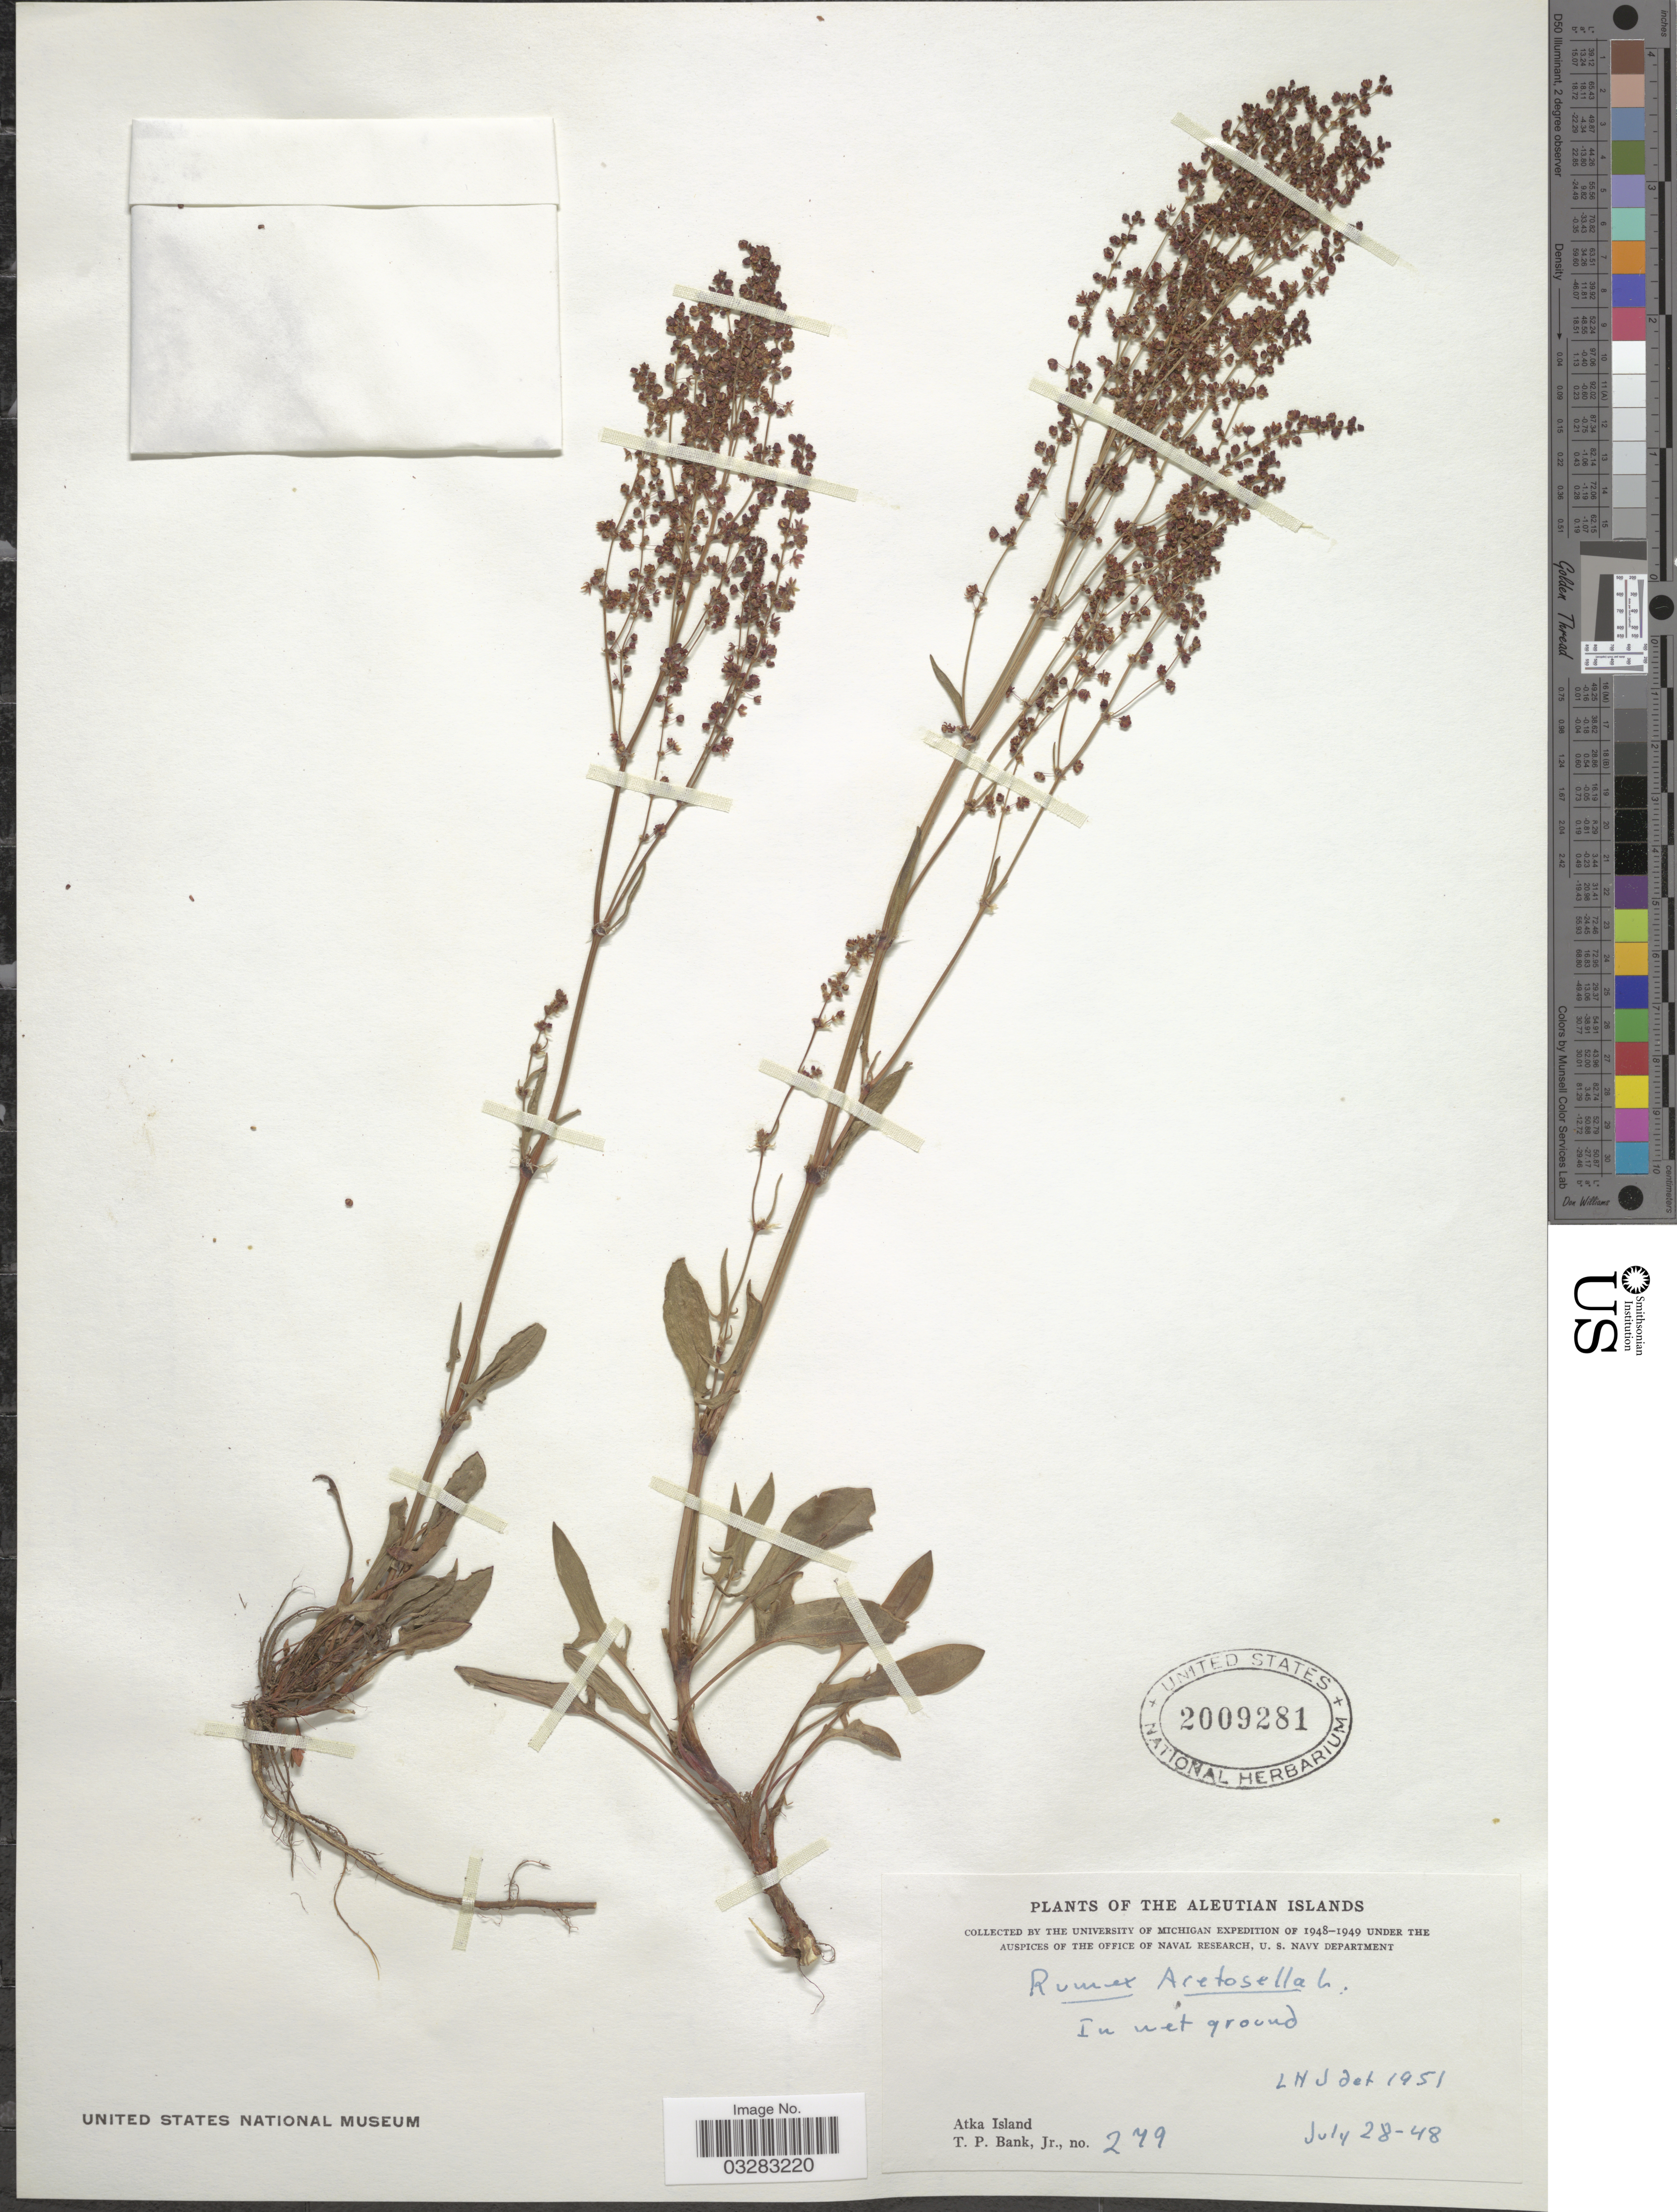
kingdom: Plantae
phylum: Tracheophyta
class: Magnoliopsida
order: Caryophyllales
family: Polygonaceae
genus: Rumex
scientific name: Rumex acetosella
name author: L.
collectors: T. Bank Jr.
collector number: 249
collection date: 1948-07-28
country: United States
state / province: Alaska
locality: The Aleutian Islands. Atka Island.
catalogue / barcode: US 2009281